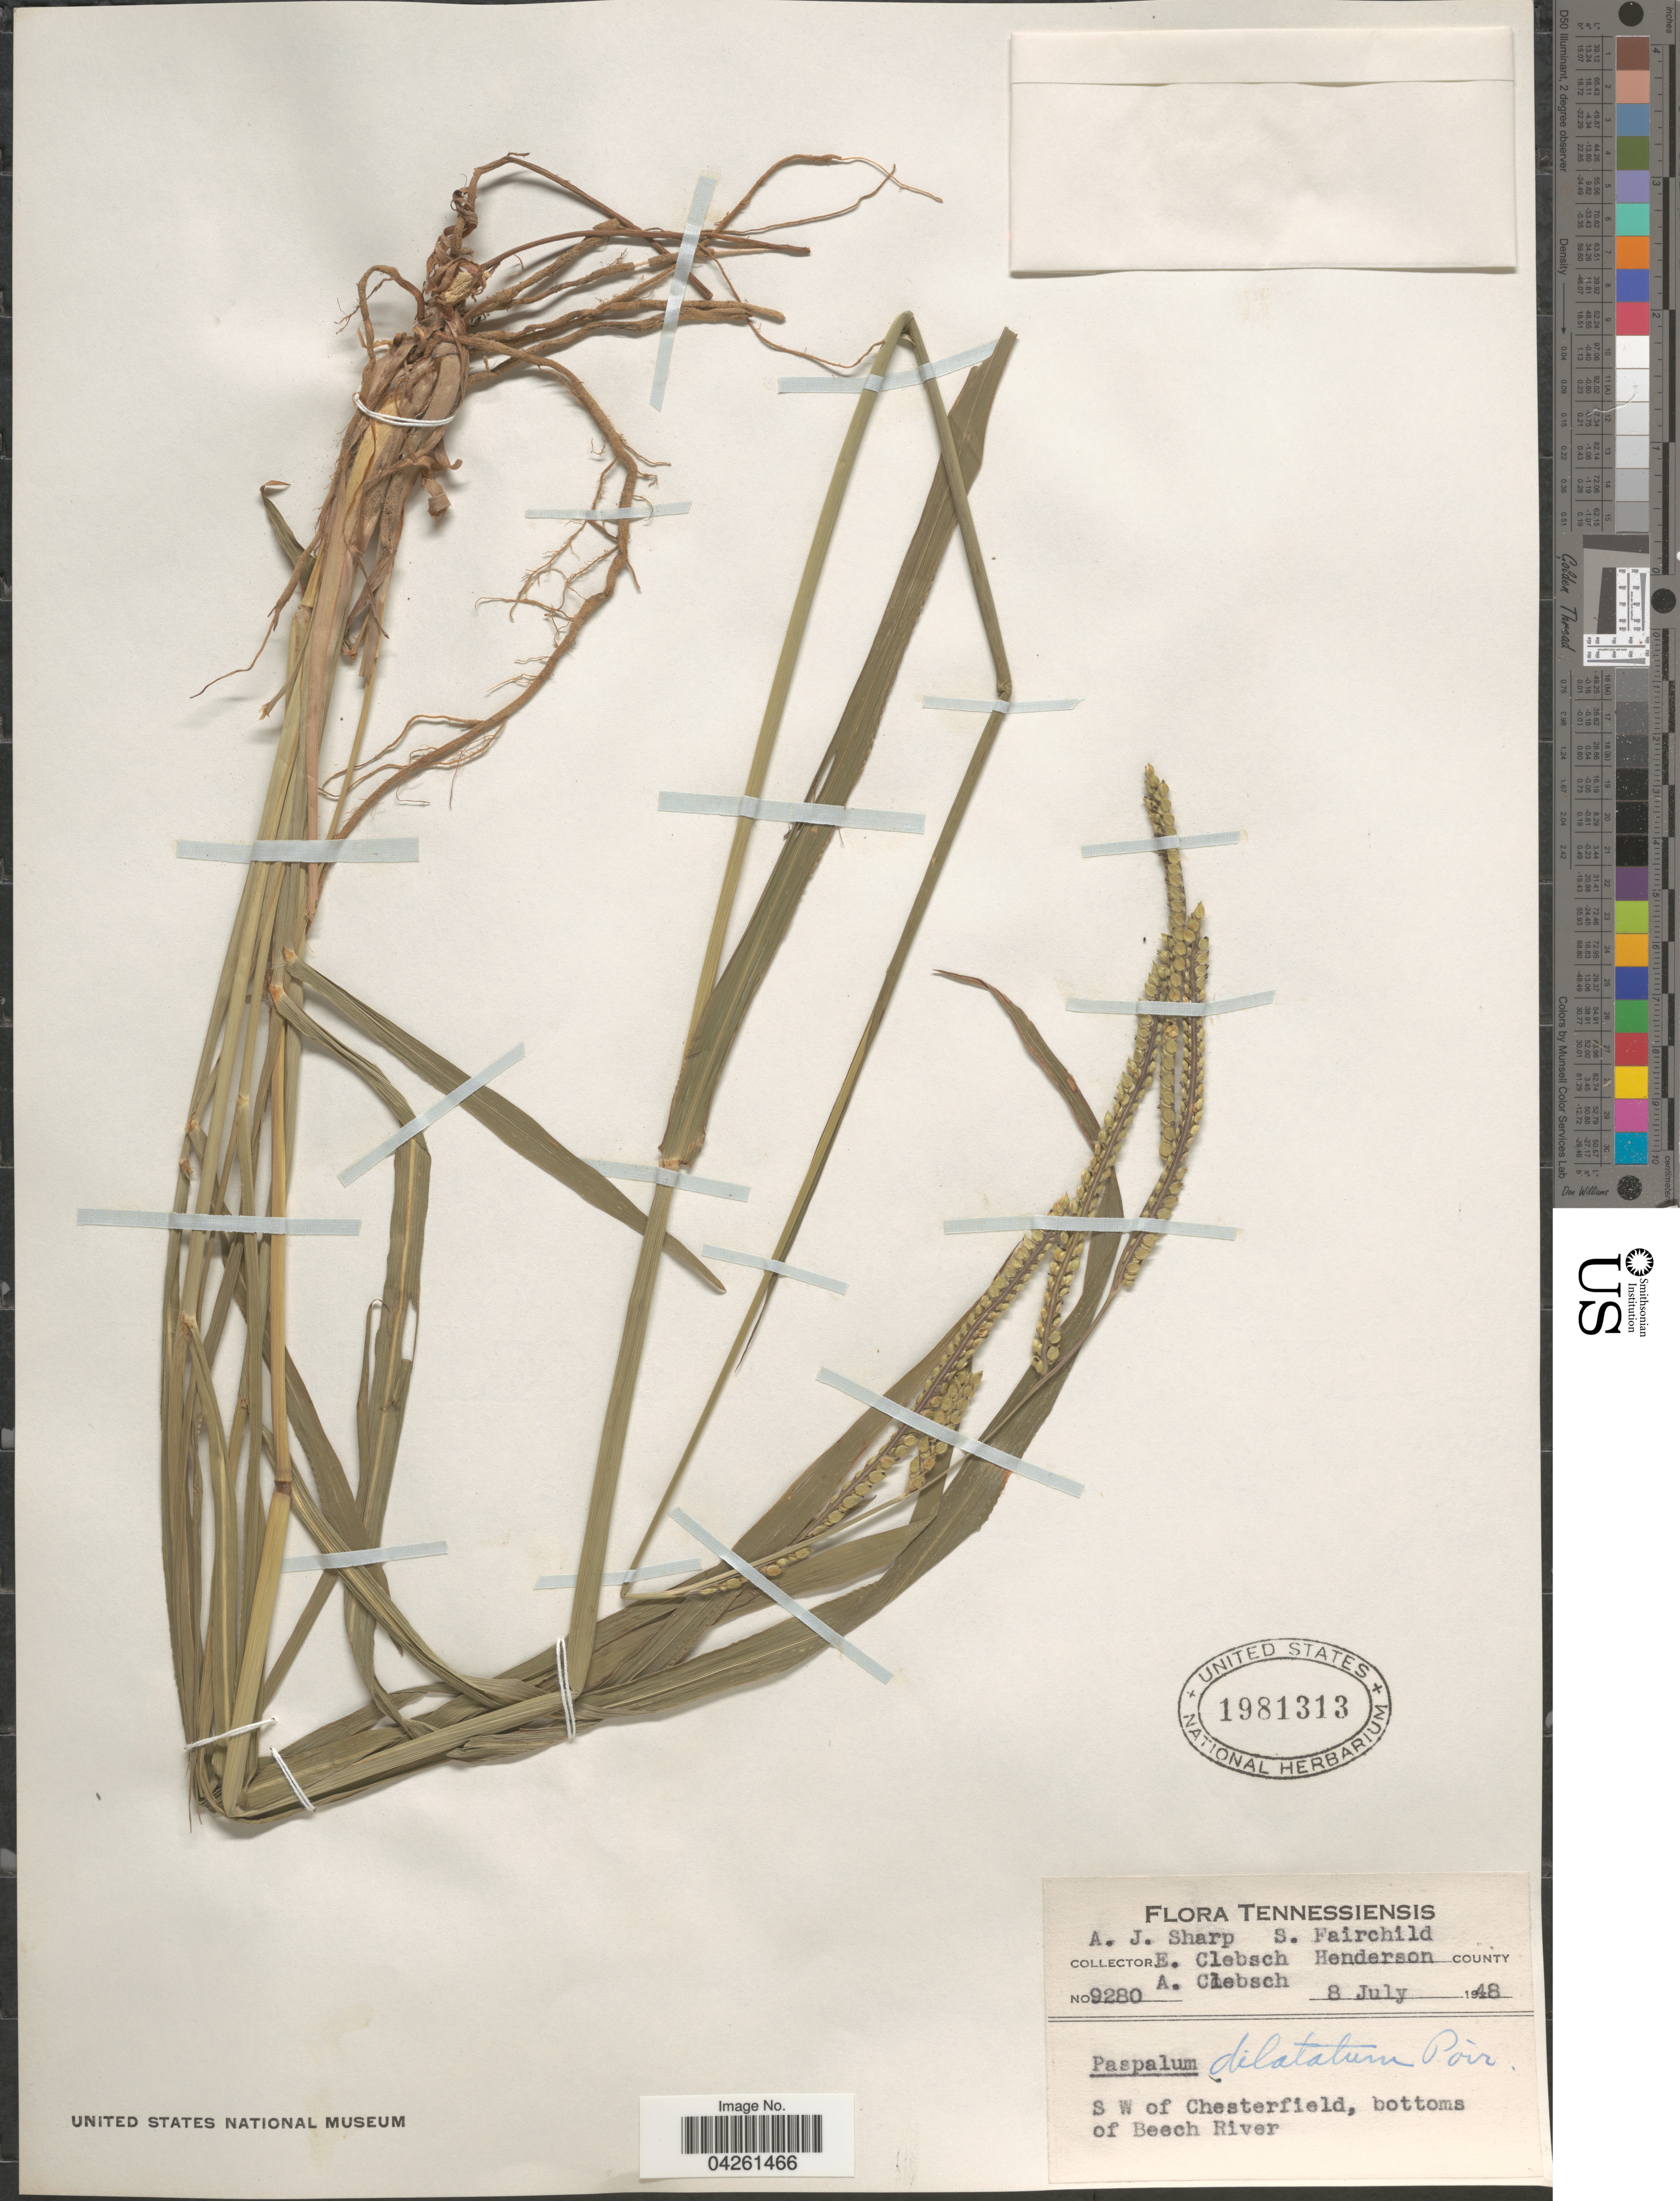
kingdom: Plantae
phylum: Tracheophyta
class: Liliopsida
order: Poales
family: Poaceae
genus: Paspalum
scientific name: Paspalum dilatatum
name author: Poir.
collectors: A. J. Sharp, E. Clebsch, A. Clebsch & S. Fairchild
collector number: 9280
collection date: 1948-07-08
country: United States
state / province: Tennessee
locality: Henderson County. S W of Chesterfield, bottoms of Beech River.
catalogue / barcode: US 1981313